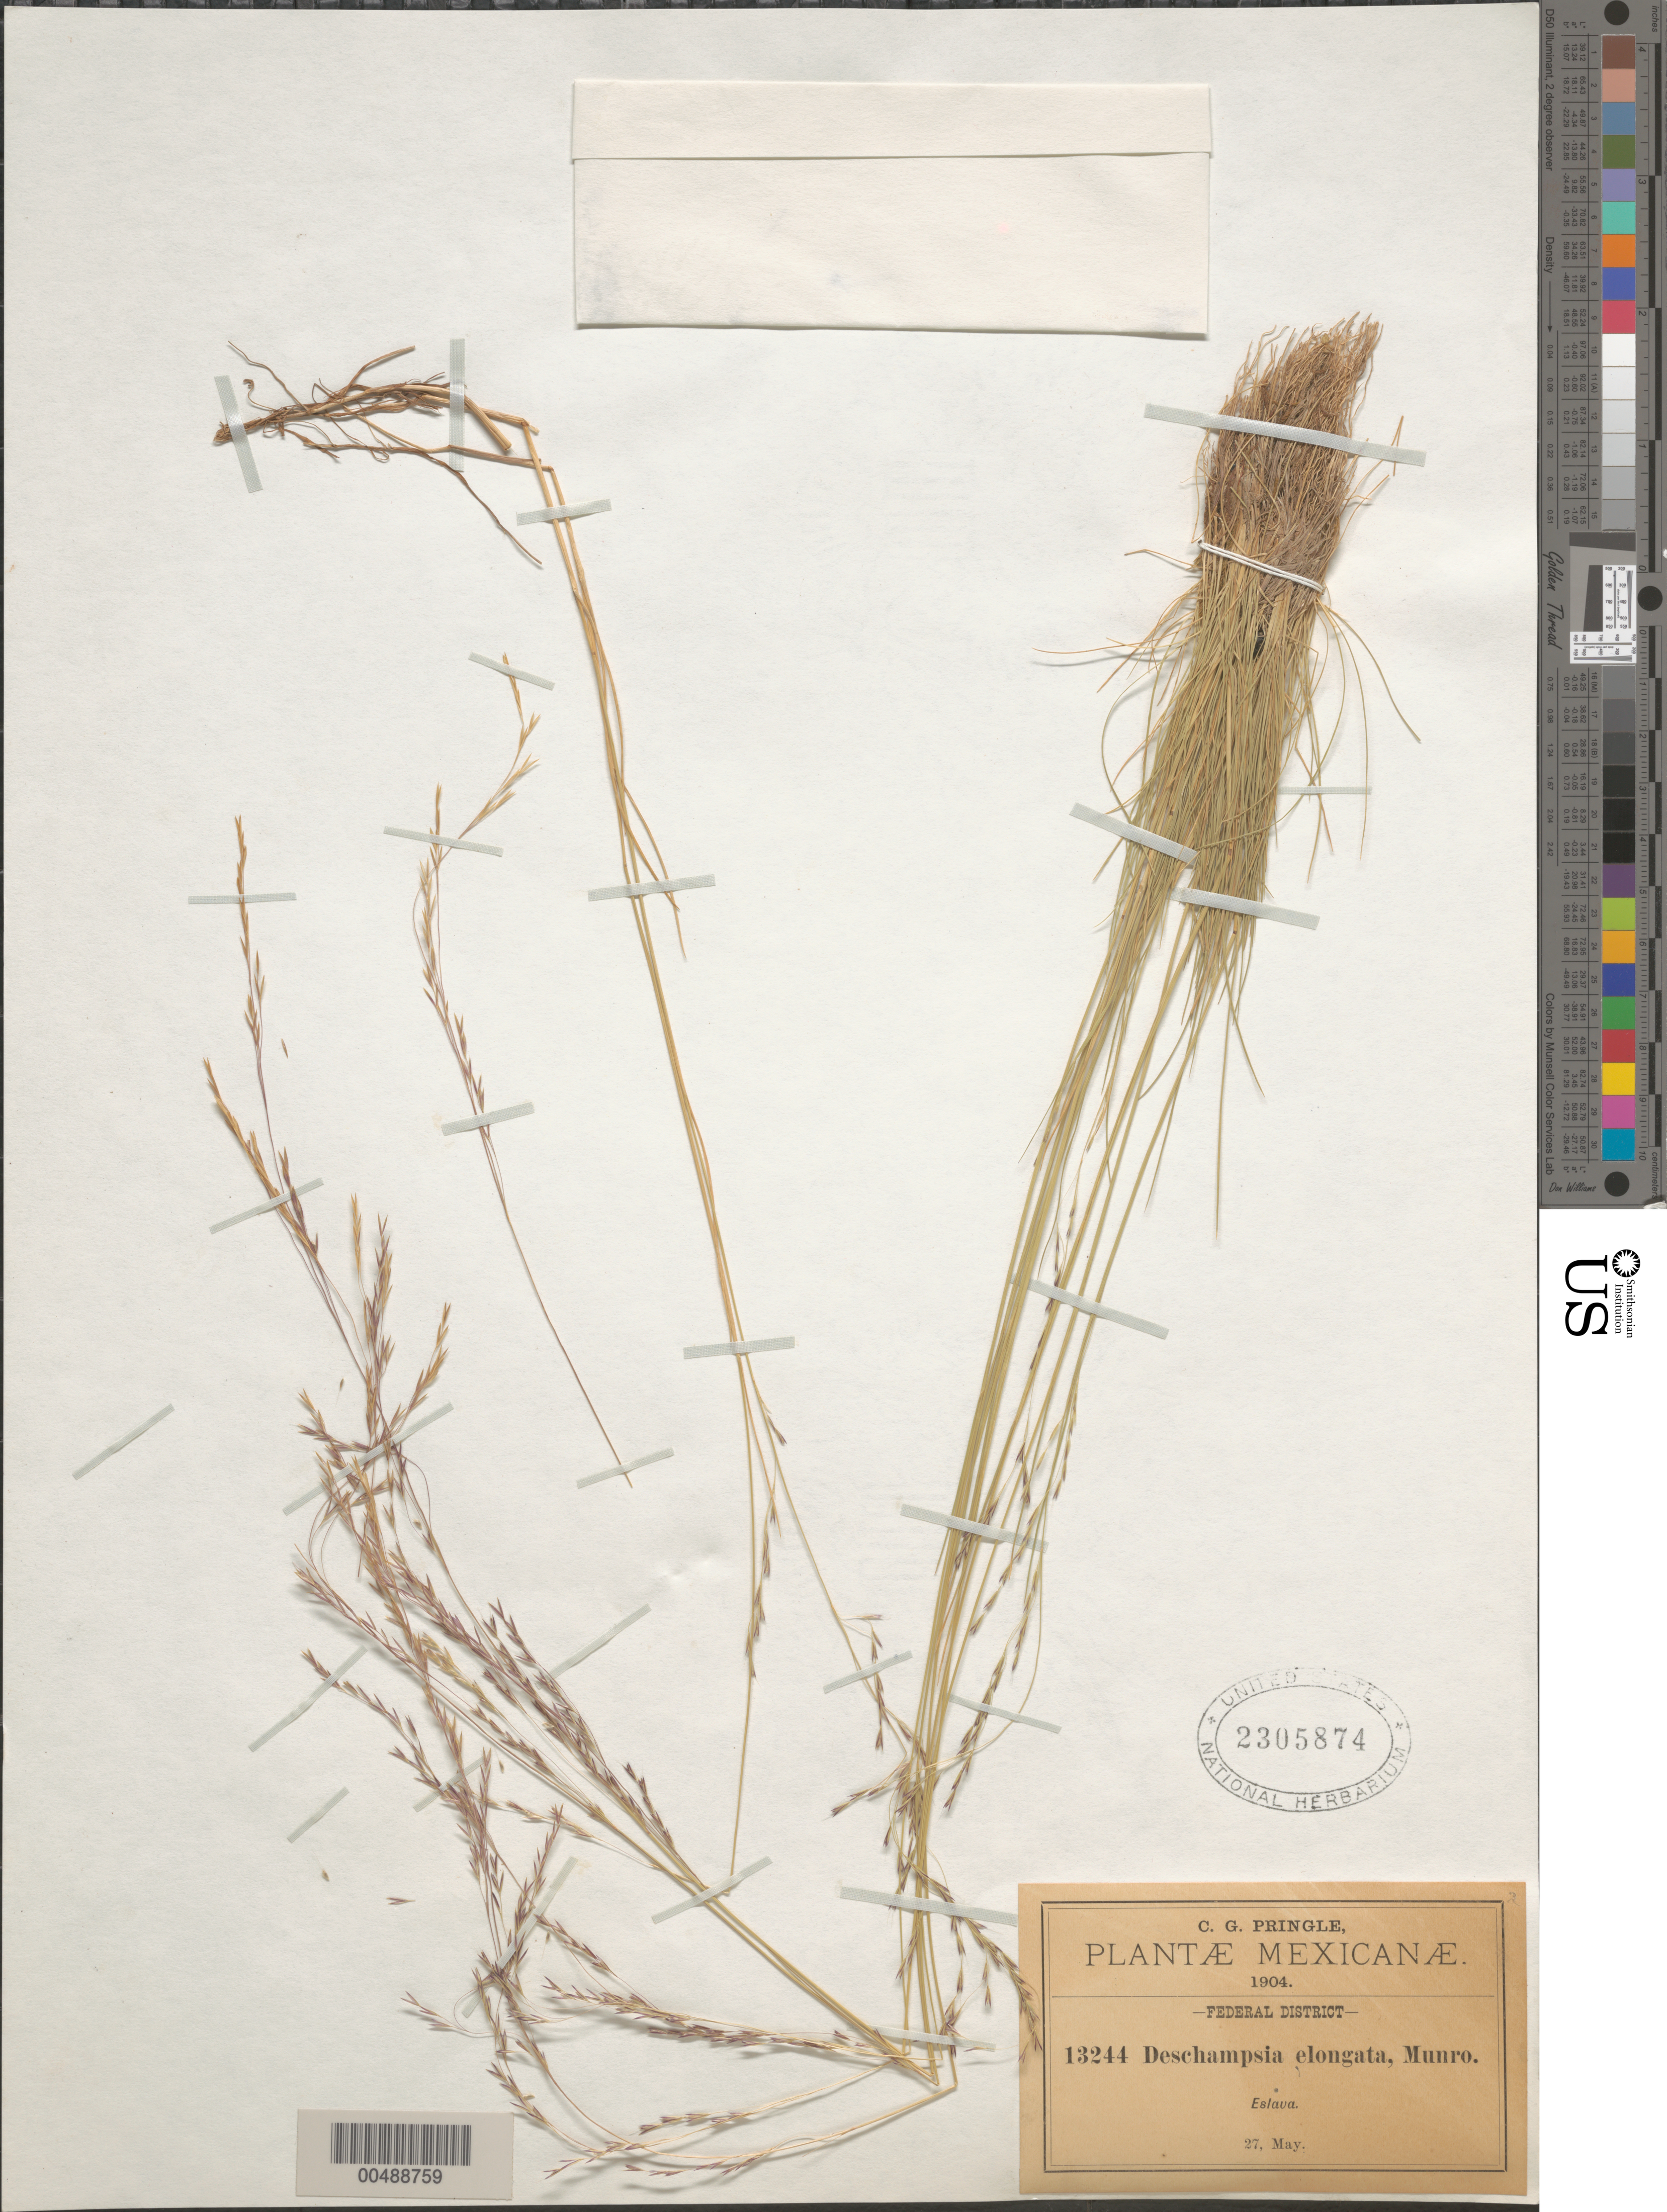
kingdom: Plantae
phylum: Tracheophyta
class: Liliopsida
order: Poales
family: Poaceae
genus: Deschampsia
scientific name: Deschampsia elongata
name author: (Hook.) Munro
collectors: C. G. Pringle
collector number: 13244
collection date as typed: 27 May 1904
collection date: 1904-05-27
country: Mexico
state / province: Distrito Federal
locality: Eslava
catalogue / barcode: US 2305874